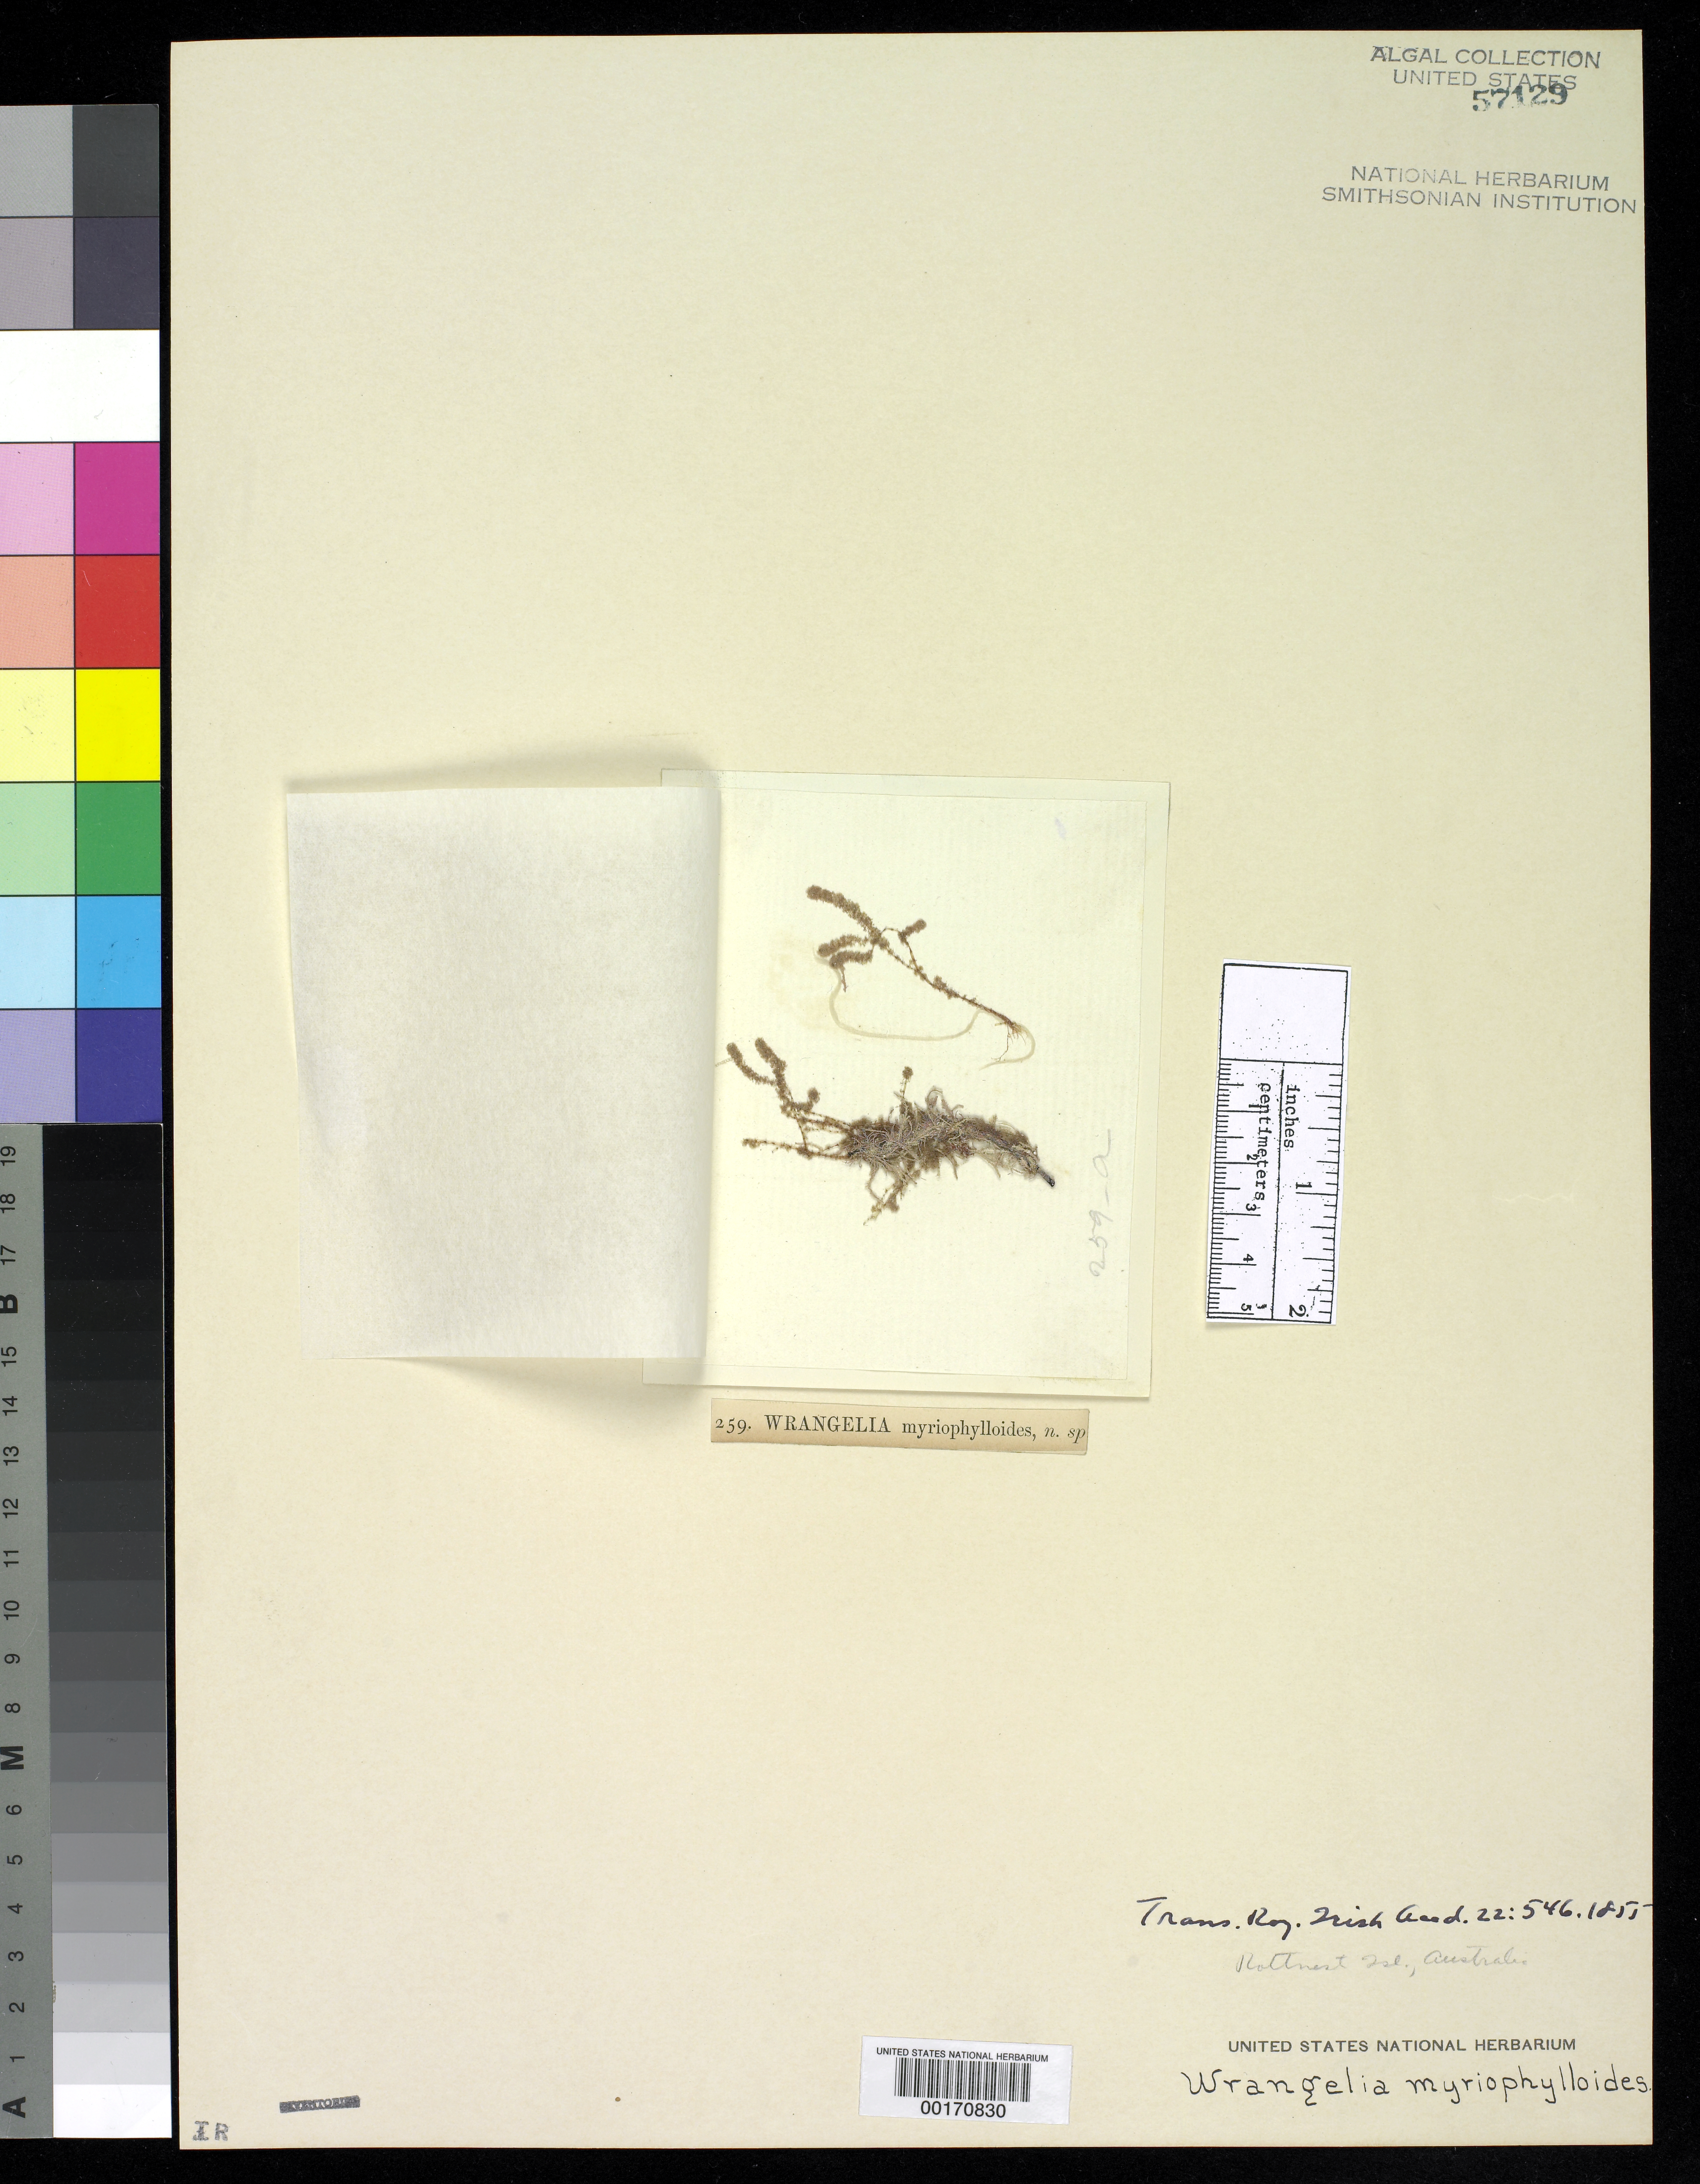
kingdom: Plantae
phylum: Rhodophyta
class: Florideophyceae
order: Ceramiales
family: Wrangeliaceae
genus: Wrangelia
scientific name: Wrangelia myriophylloides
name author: Harv.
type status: Isotype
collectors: W. Harvey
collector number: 259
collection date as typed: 1854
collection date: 1854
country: Australia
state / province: Western Australia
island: Rottnest Island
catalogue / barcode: US 57129